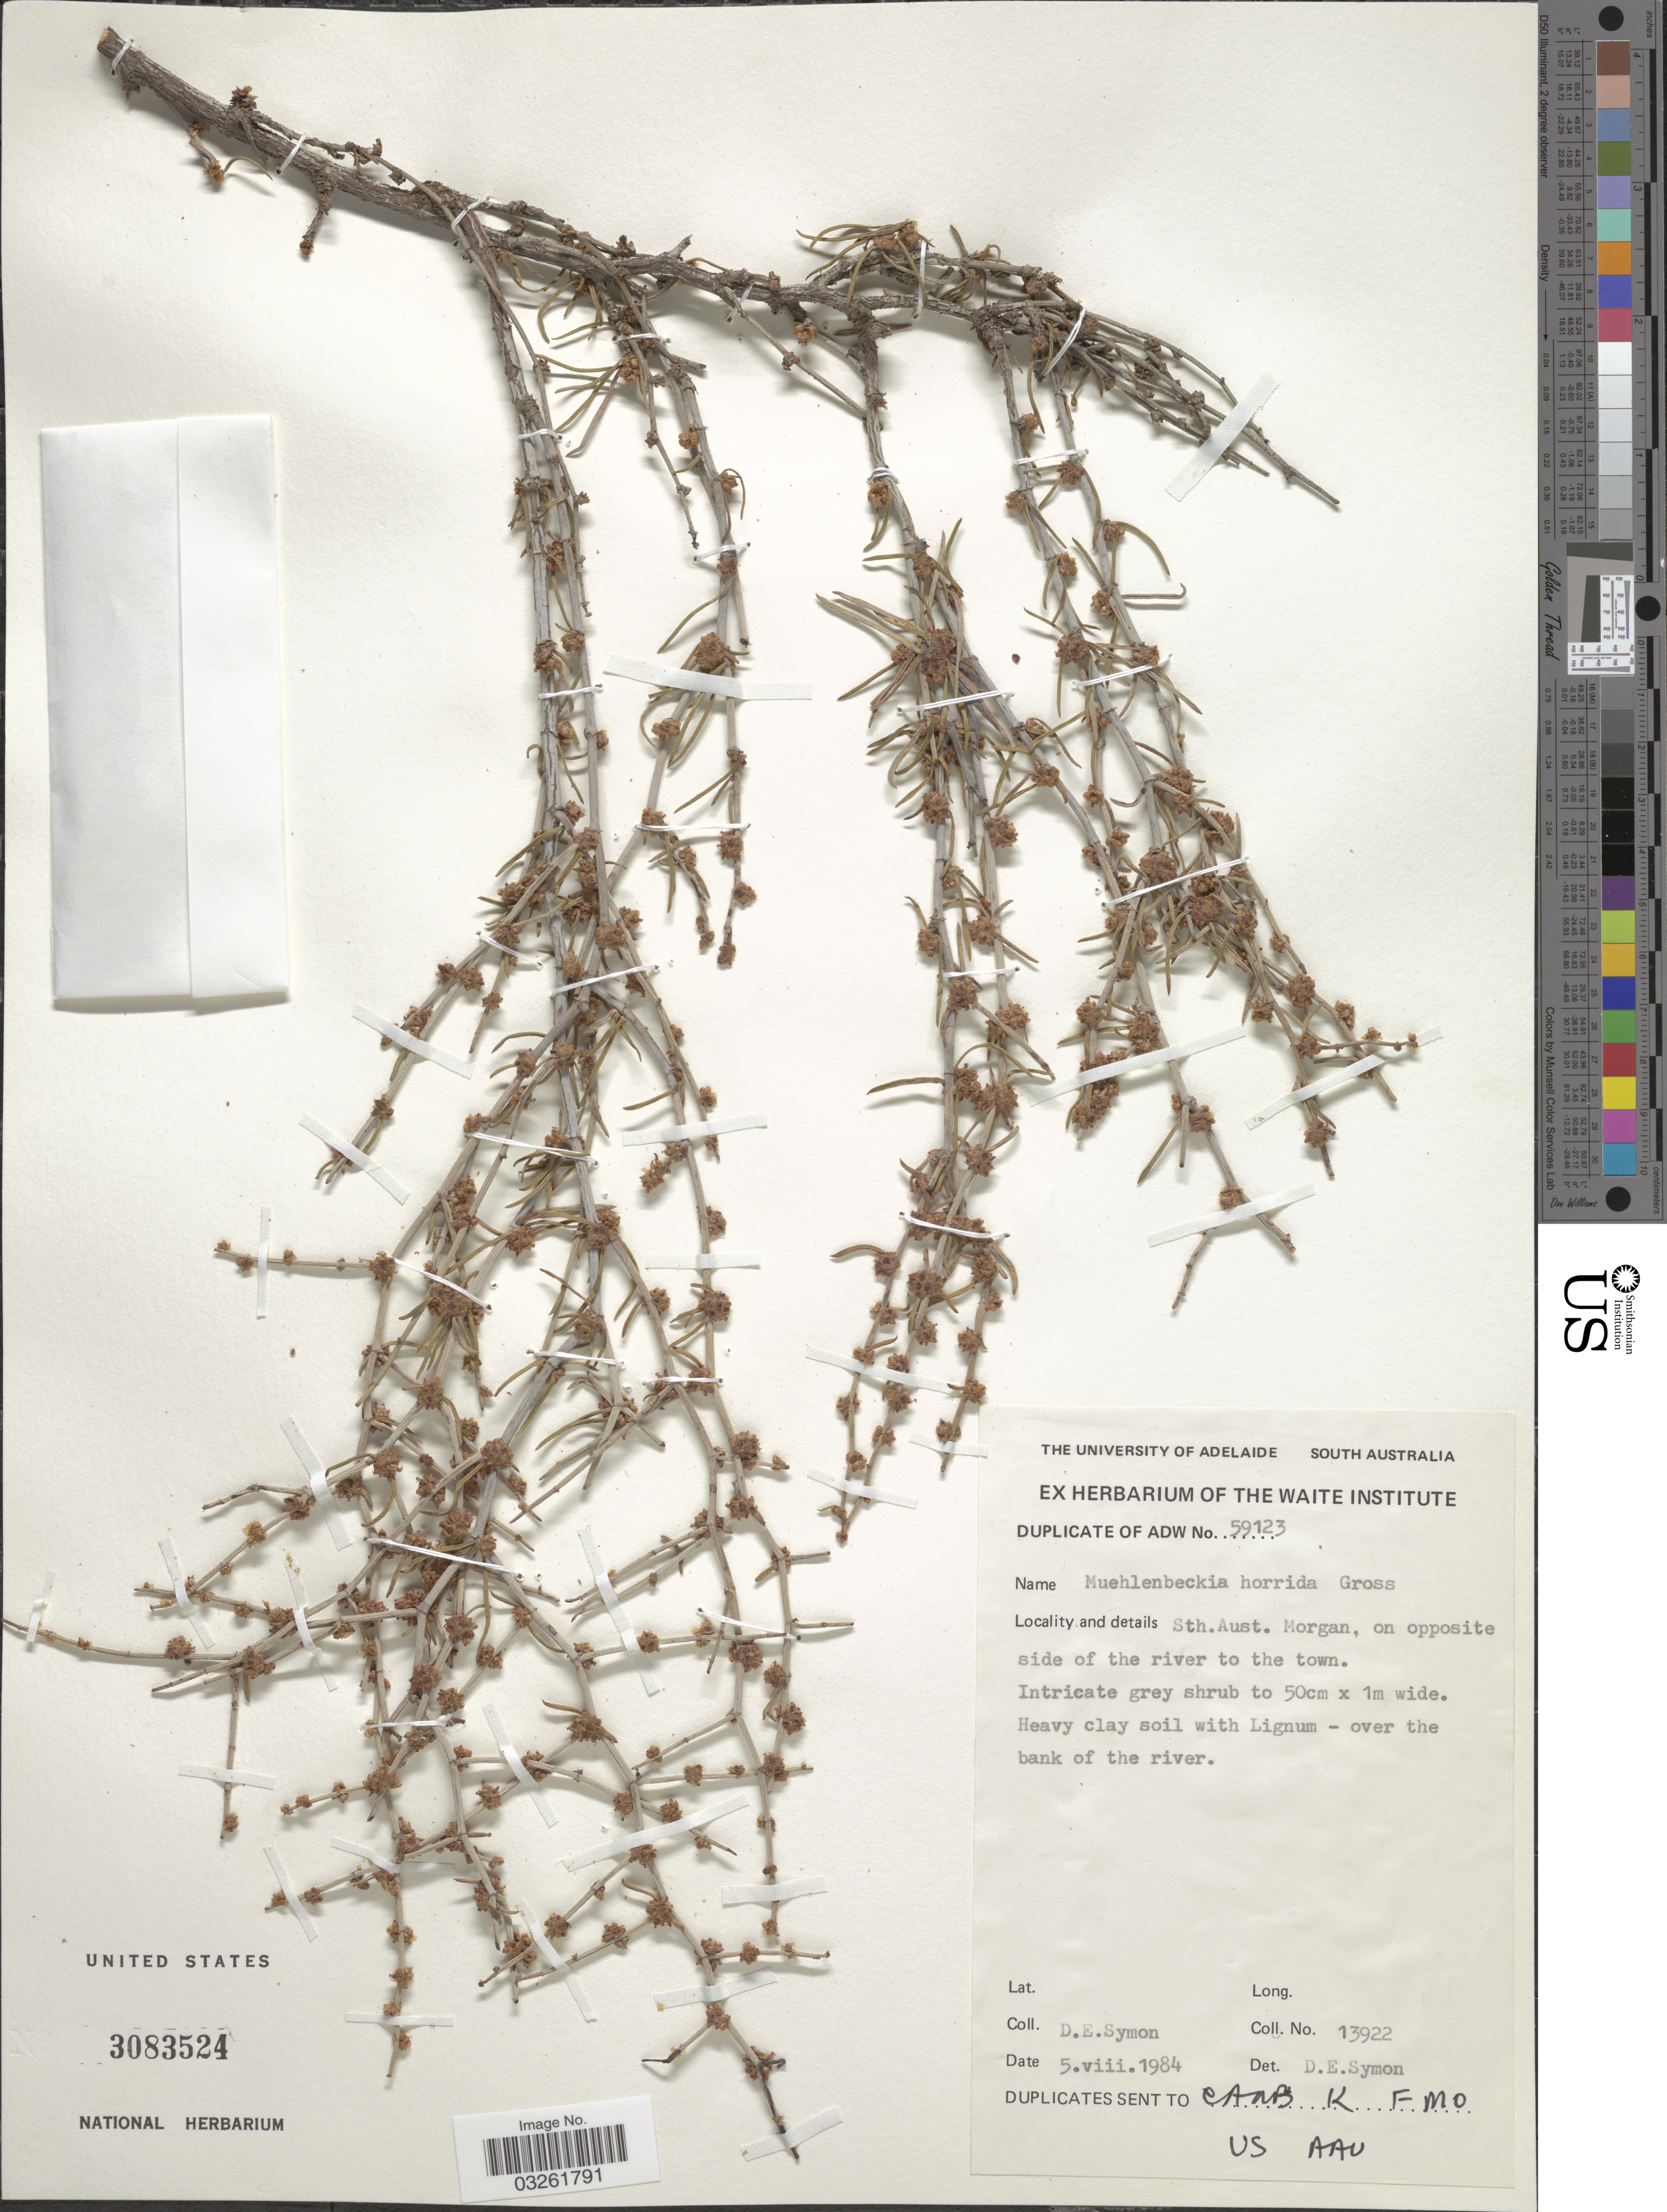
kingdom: Plantae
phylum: Tracheophyta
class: Magnoliopsida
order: Caryophyllales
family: Polygonaceae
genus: Duma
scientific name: Duma horrida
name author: (H. Gross) T.M. Schust.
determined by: Strong, Mark T., (BOT), Smithsonian Institution - National Museum of Natural History (UNITED STATES)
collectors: D. Symon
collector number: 13922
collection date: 1984-08-05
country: Australia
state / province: South Australia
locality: Sth. Aust. Morgan, on opposite side of the river to the town.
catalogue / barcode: US 3083524